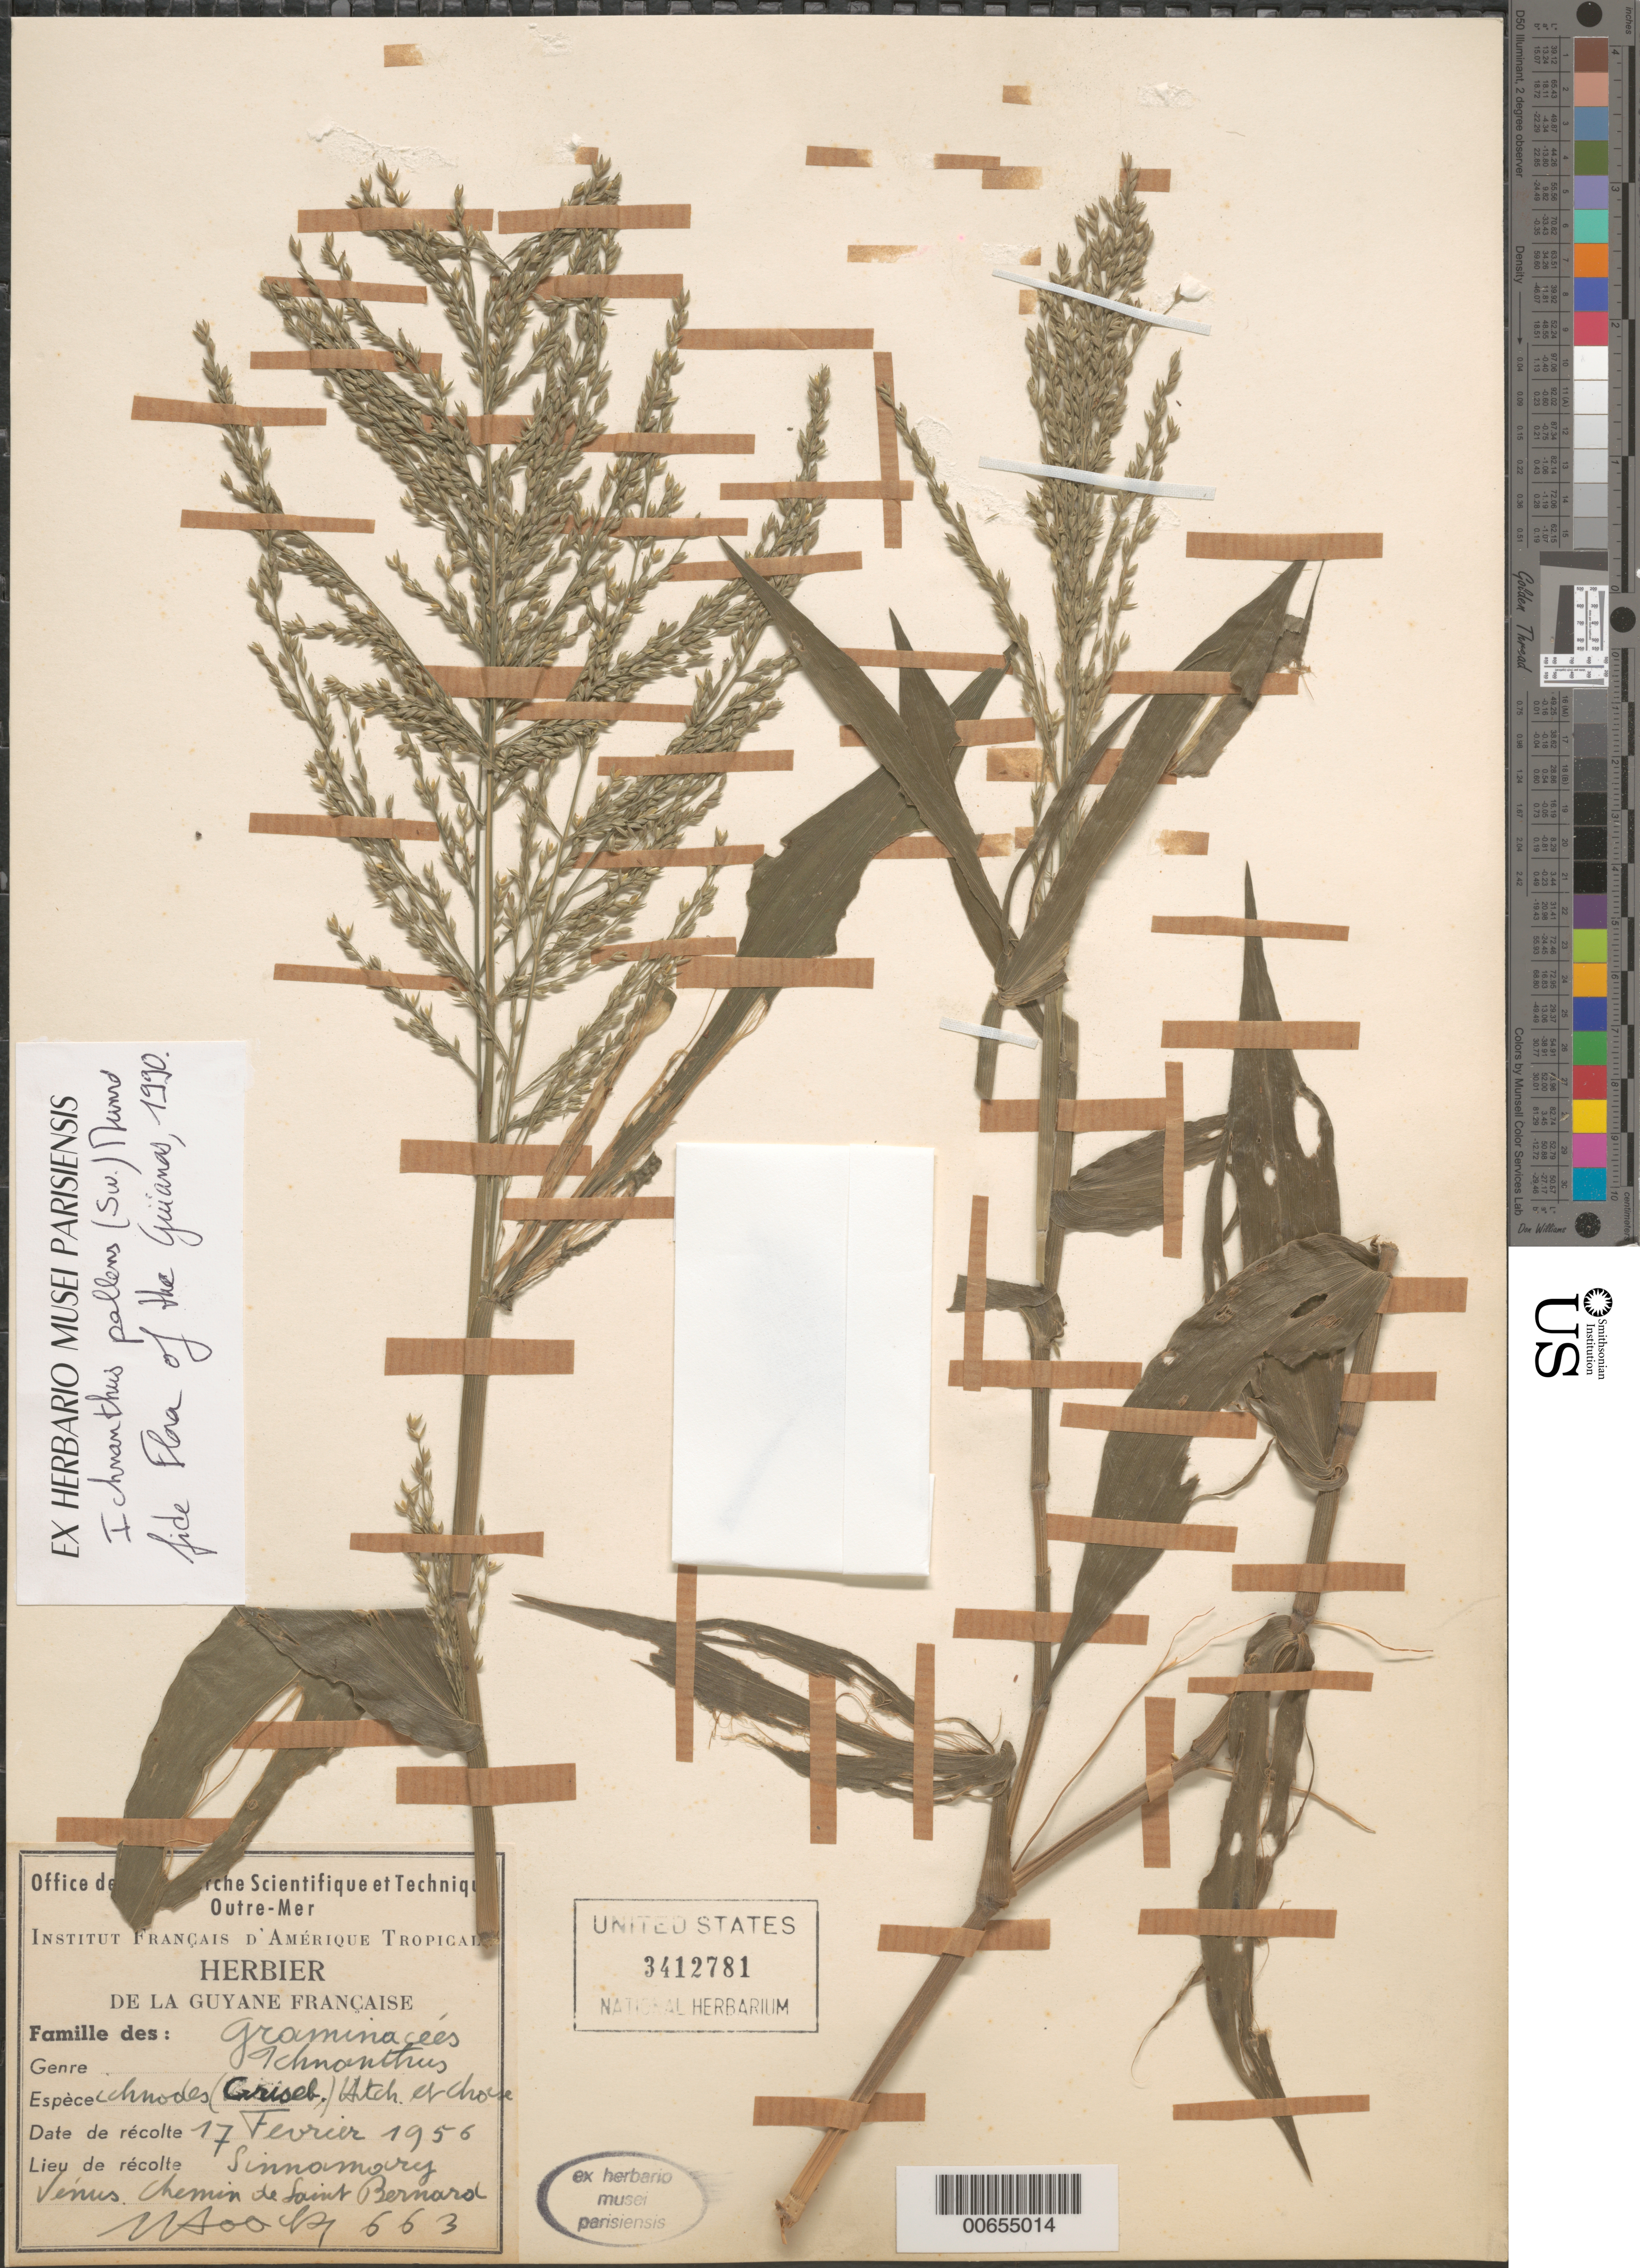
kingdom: Plantae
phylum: Tracheophyta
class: Liliopsida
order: Poales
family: Poaceae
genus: Ichnanthus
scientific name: Ichnanthus pallens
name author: (Sw.) Munro ex Benth.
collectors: J. Hoock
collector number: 663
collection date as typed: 17-Feb-56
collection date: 1956-02-17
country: French Guiana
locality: Sinnamary, Vénus chemin de Saint Bernard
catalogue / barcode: US 3412781